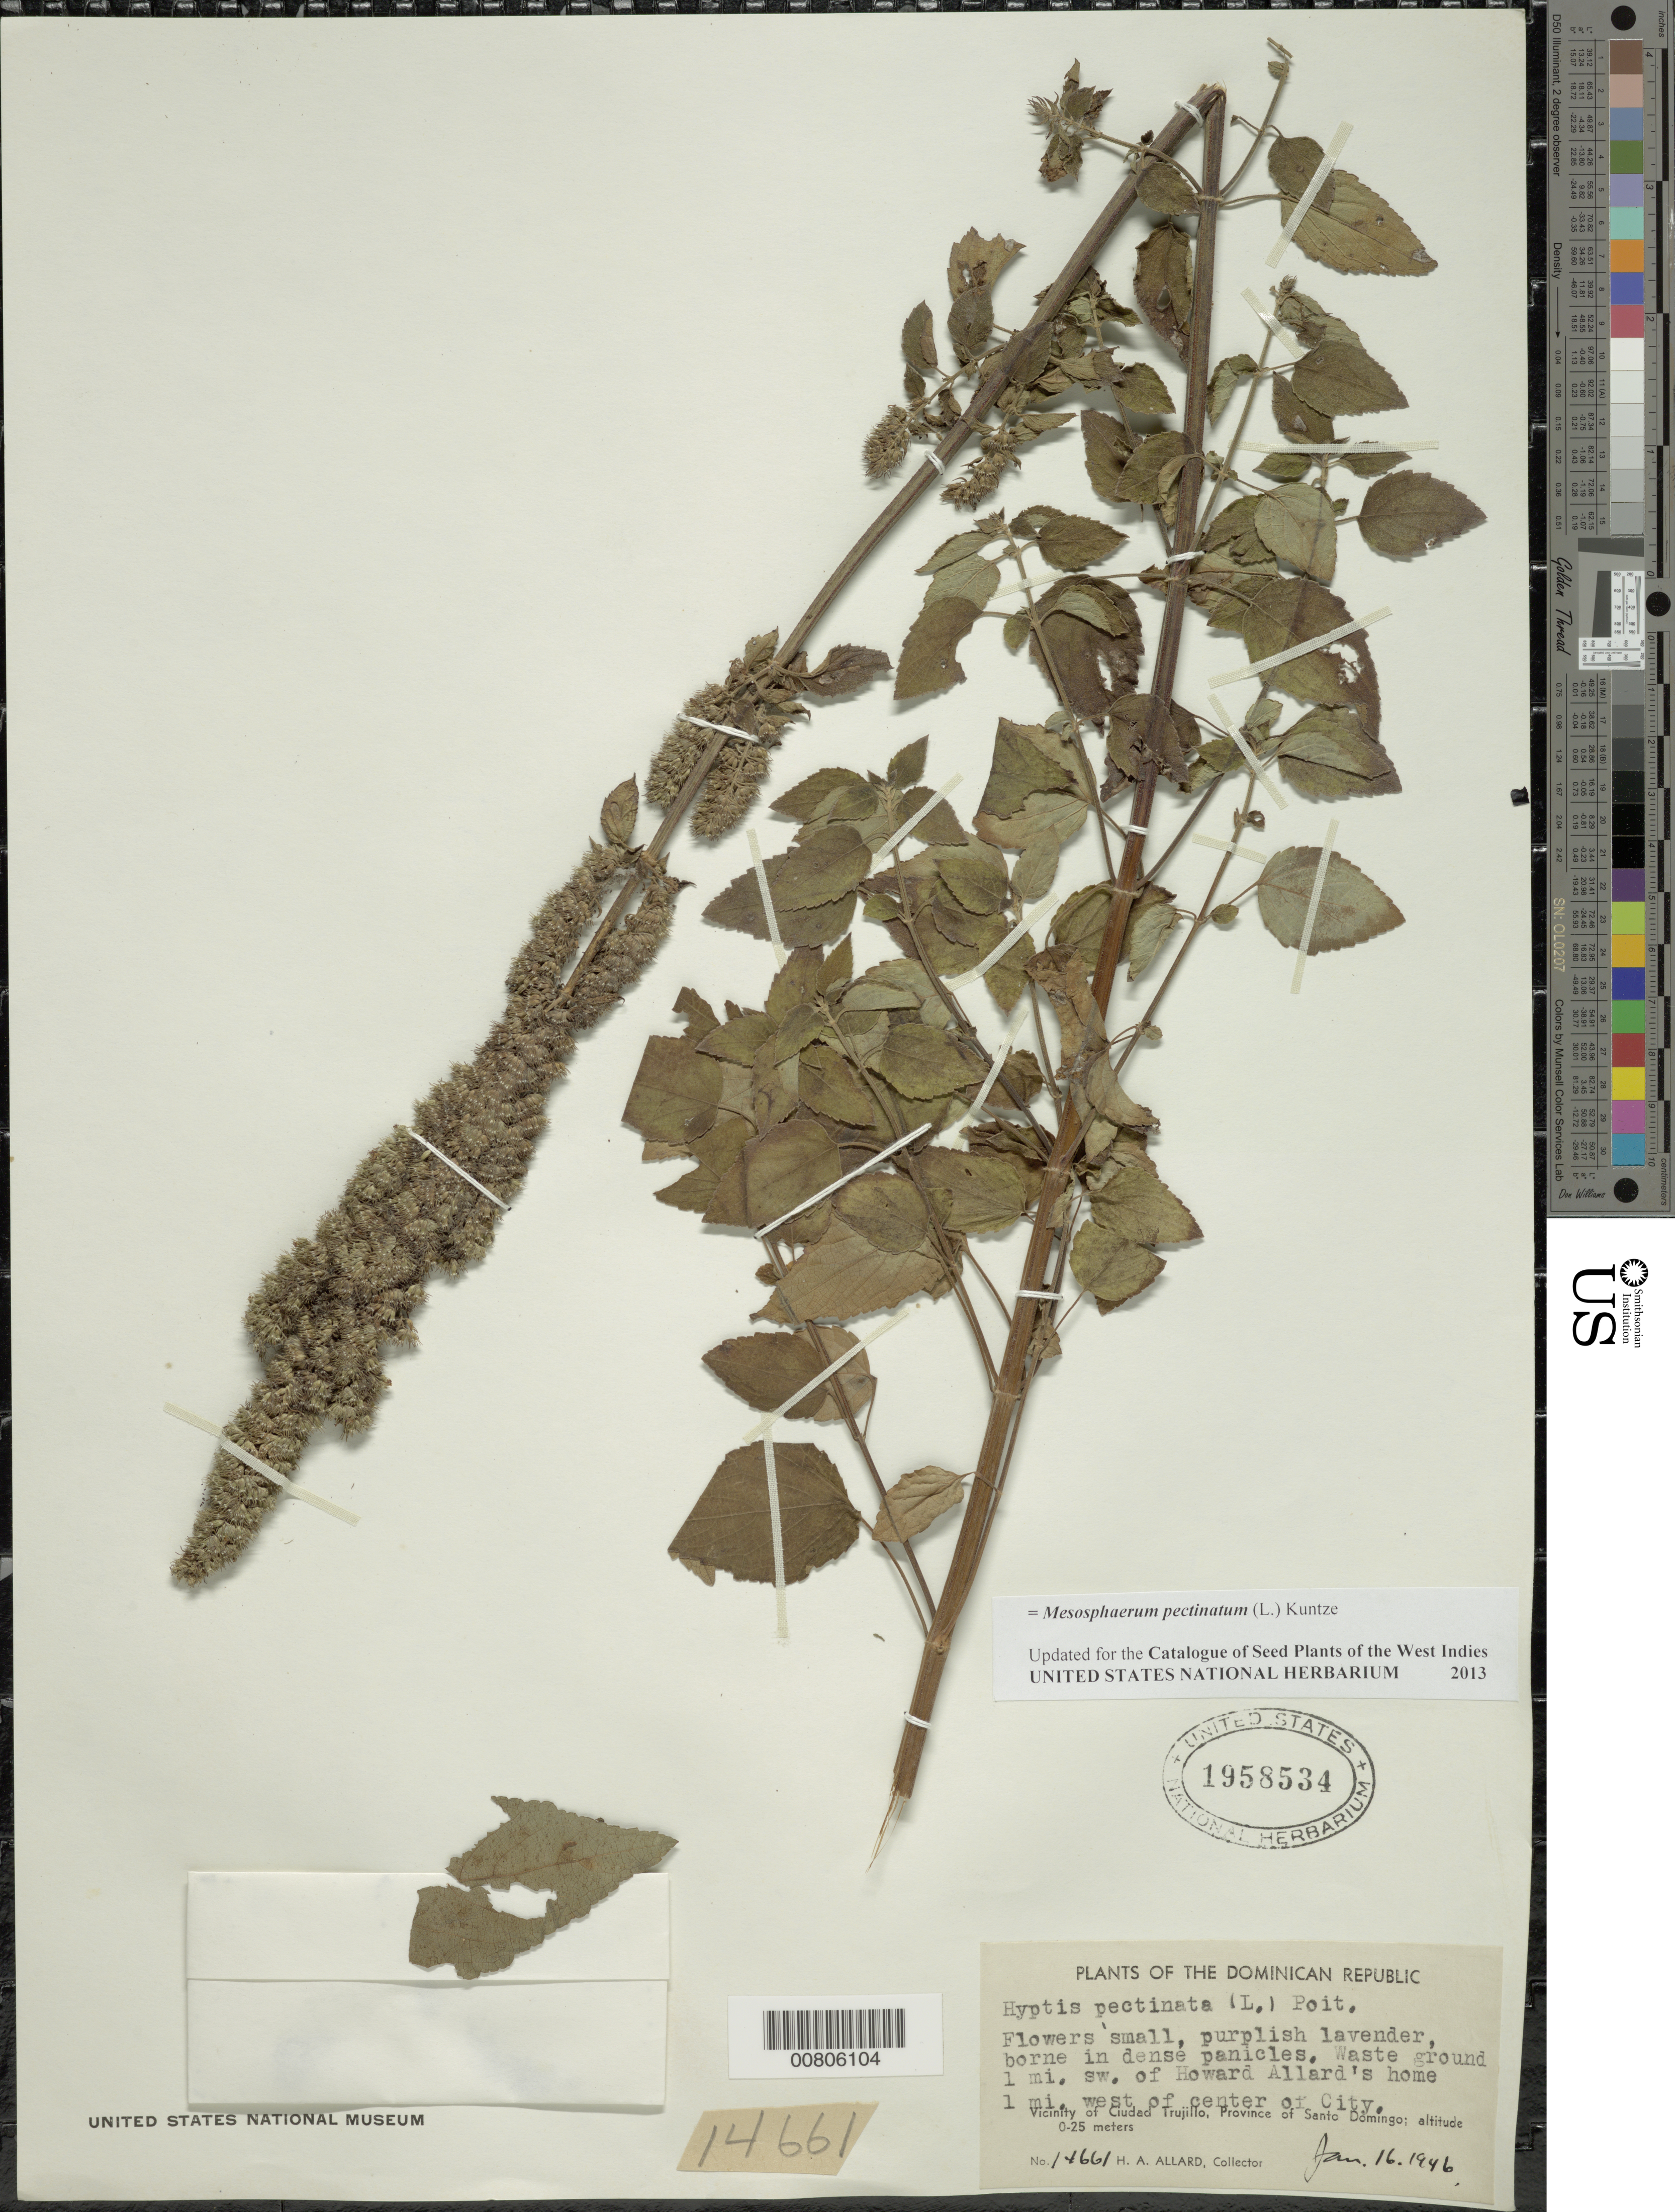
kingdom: Plantae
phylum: Tracheophyta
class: Magnoliopsida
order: Lamiales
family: Lamiaceae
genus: Mesosphaerum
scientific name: Mesosphaerum pectinatum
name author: (L.) Kuntze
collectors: H. A. Allard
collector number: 14661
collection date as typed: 16 Jan 1946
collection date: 1946-01-16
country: Dominican Republic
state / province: Distrito Nacional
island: Hispaniola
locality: Vicinity of Santo Domingo, 1 mi SW of Howard Allard's home, 1 mi W of center of city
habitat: Waste grounds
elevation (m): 0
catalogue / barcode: US 1958534